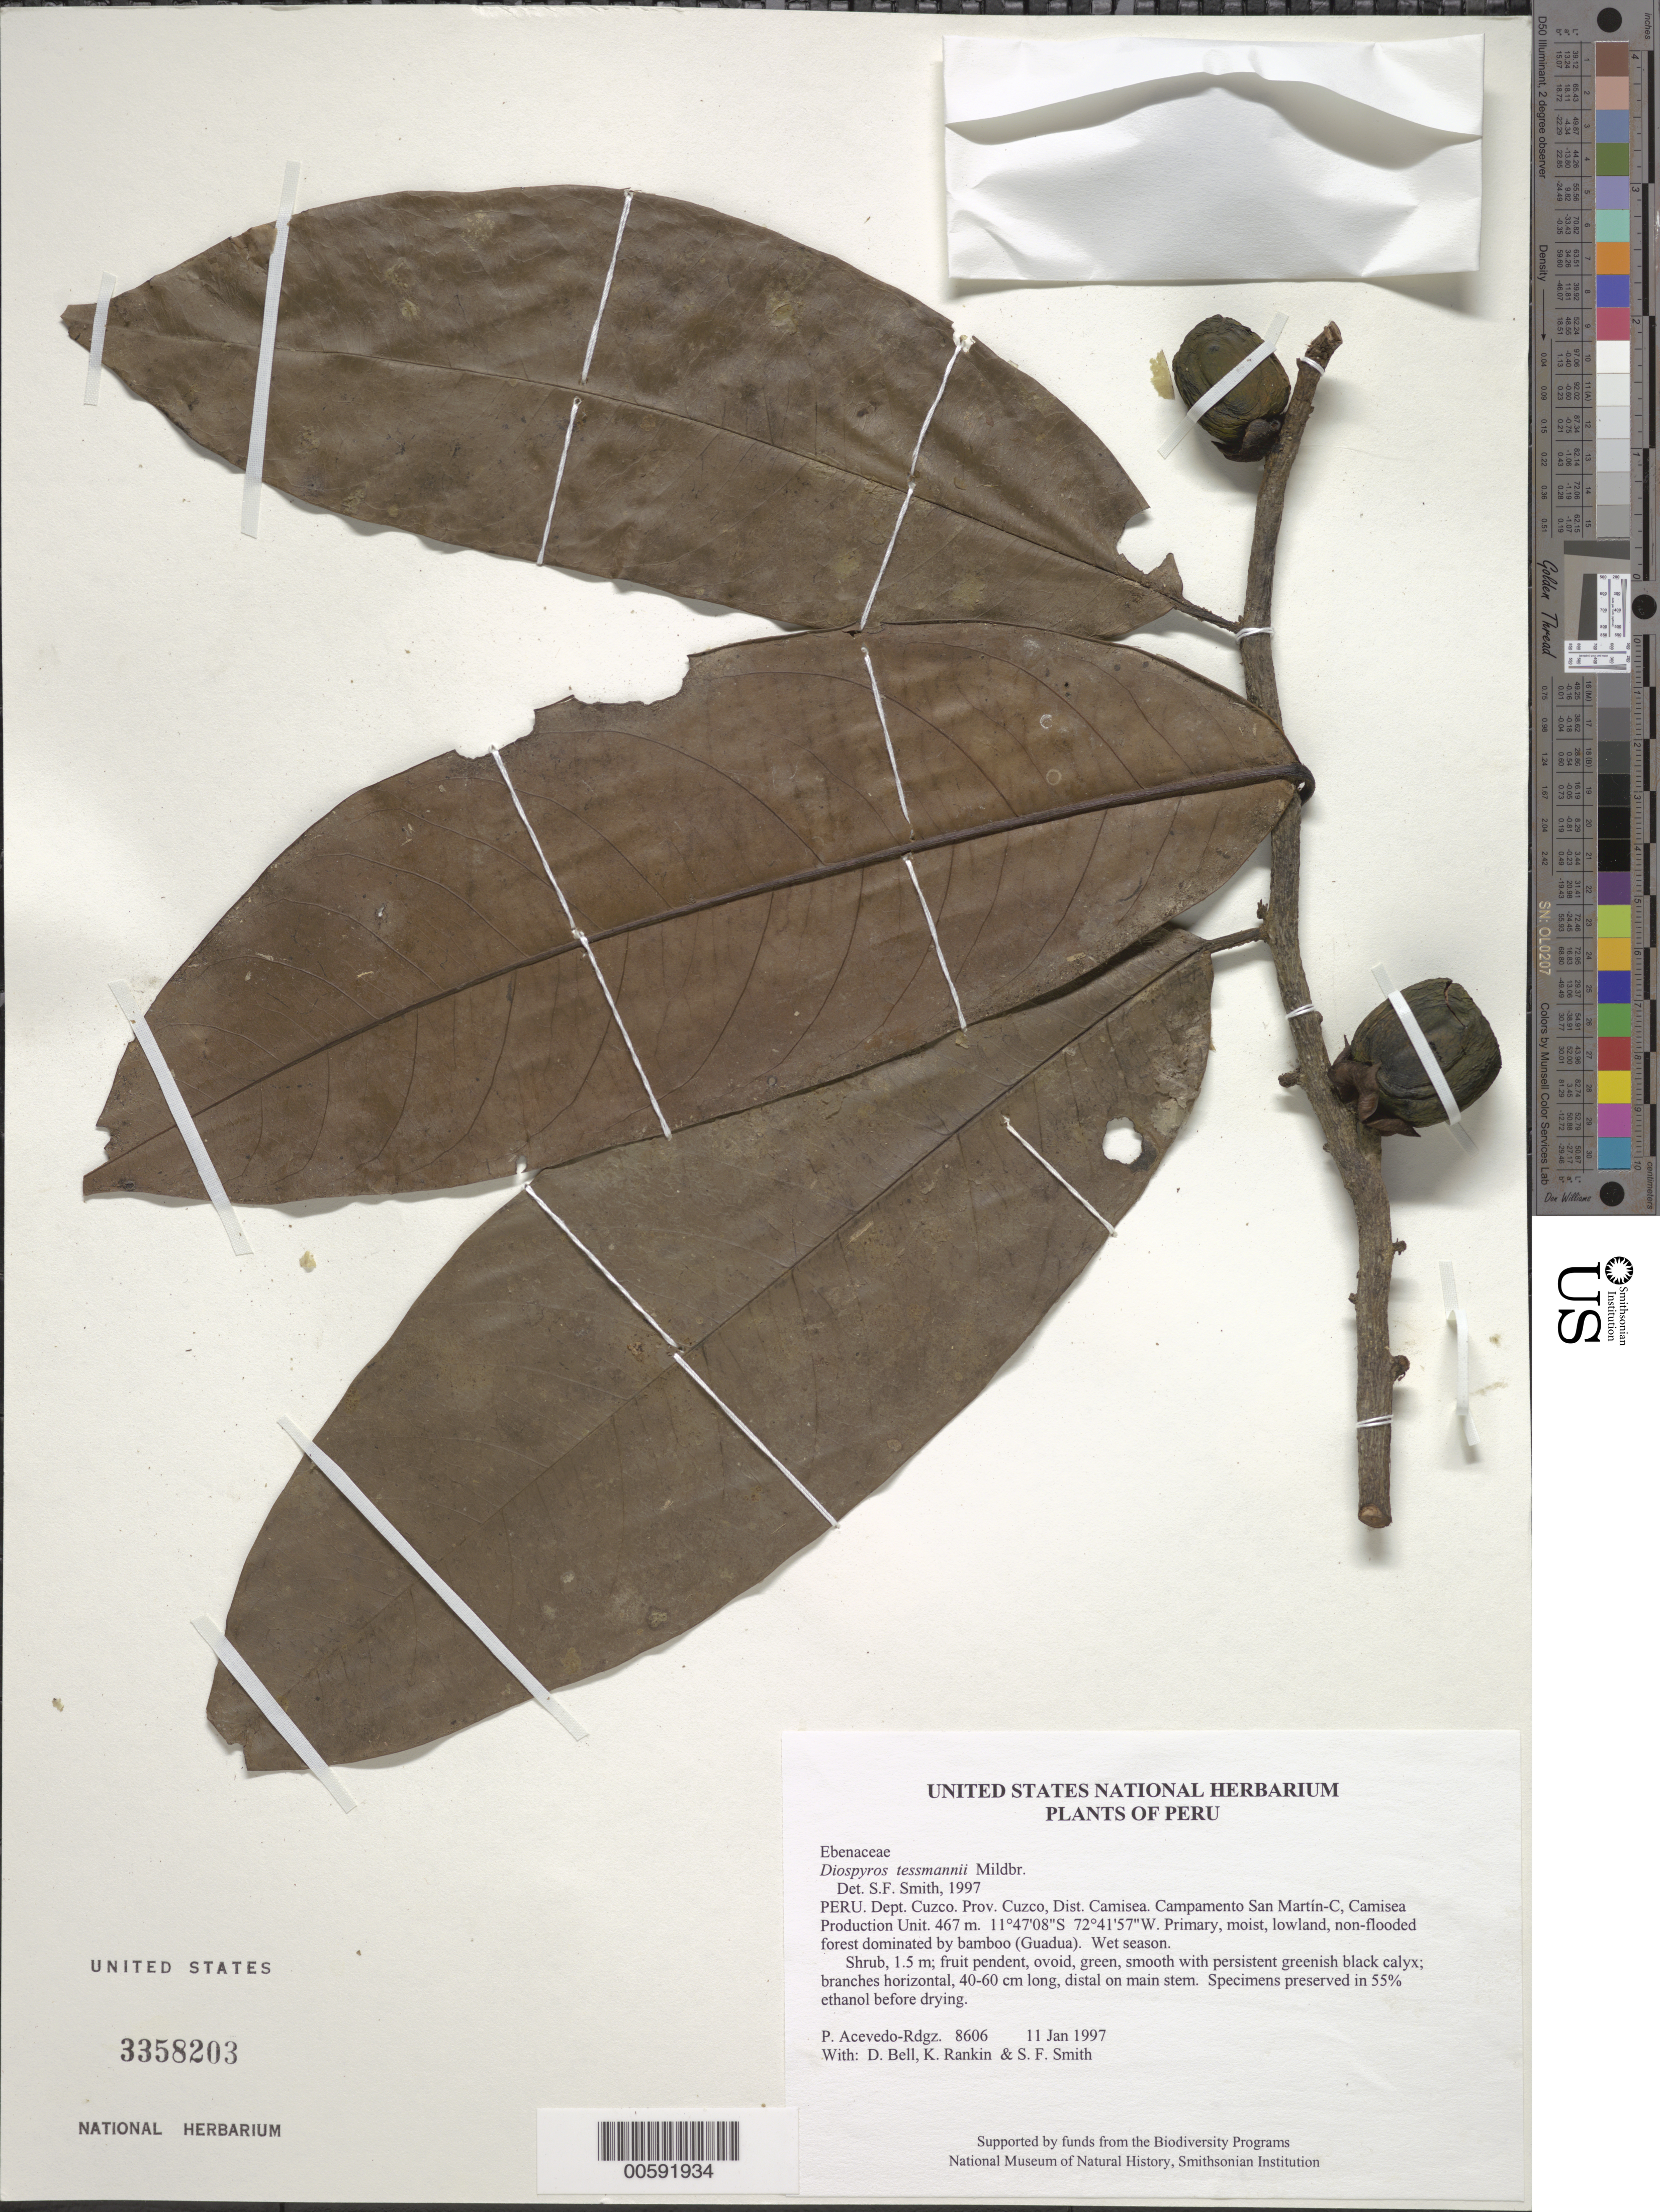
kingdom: Plantae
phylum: Tracheophyta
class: Magnoliopsida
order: Ericales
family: Ebenaceae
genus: Diospyros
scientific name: Diospyros tessmannii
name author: Mildbr.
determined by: Smith, Stephen F., (US), NMNH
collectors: P. Acevedo-Rodr., D. A. Bell, K. B. Rankin & S.F. Smith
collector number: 8606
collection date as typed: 11 Jan 1997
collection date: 1997-01-11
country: Peru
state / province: Cusco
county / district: Cusco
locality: Districto Camisea, Campamento San Martín-C, Camisea Production Unit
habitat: Primary, moist, lowland, non-flooded forest dominated by bamboo (Guadua). Wet season.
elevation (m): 467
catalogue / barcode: US 3358203